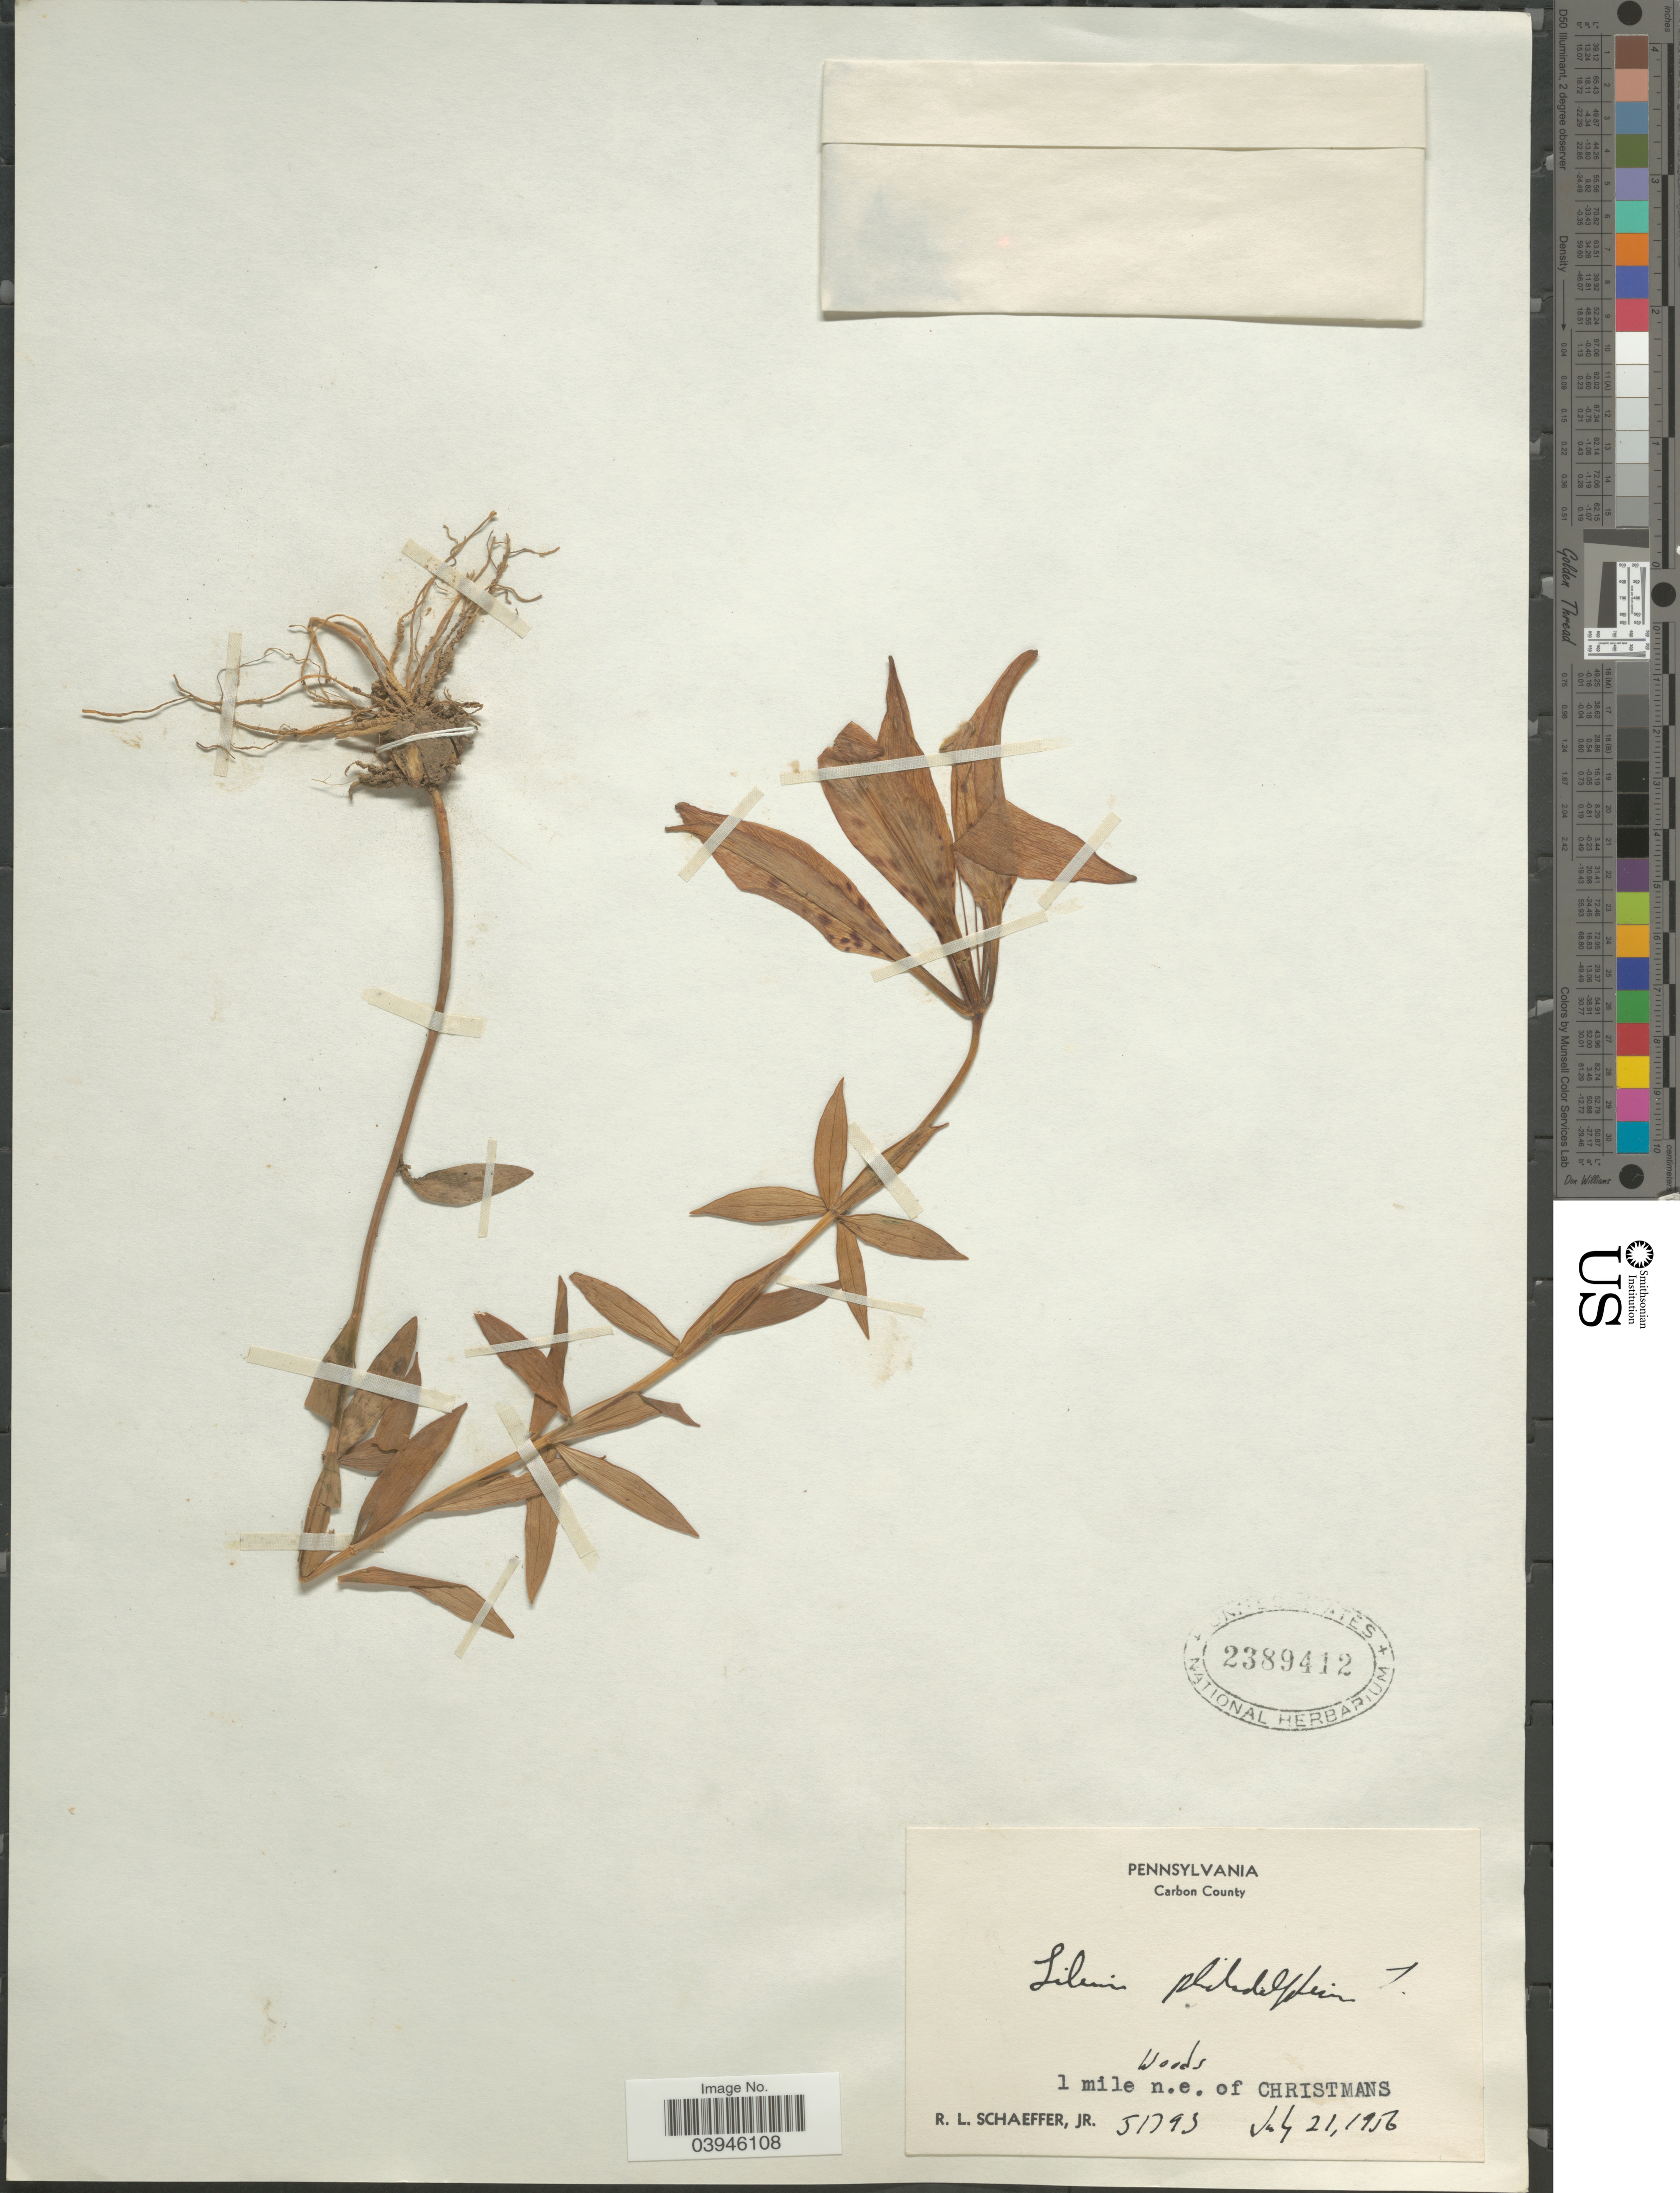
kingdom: Plantae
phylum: Tracheophyta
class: Liliopsida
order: Liliales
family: Liliaceae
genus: Lilium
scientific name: Lilium philadelphicum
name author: L.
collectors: R. L. Schaeffer Jr.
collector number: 51793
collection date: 1956-07-21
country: United States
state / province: Pennsylvania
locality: Carbon County. 1 mile n.e. of Christmans.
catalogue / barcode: US 2389412